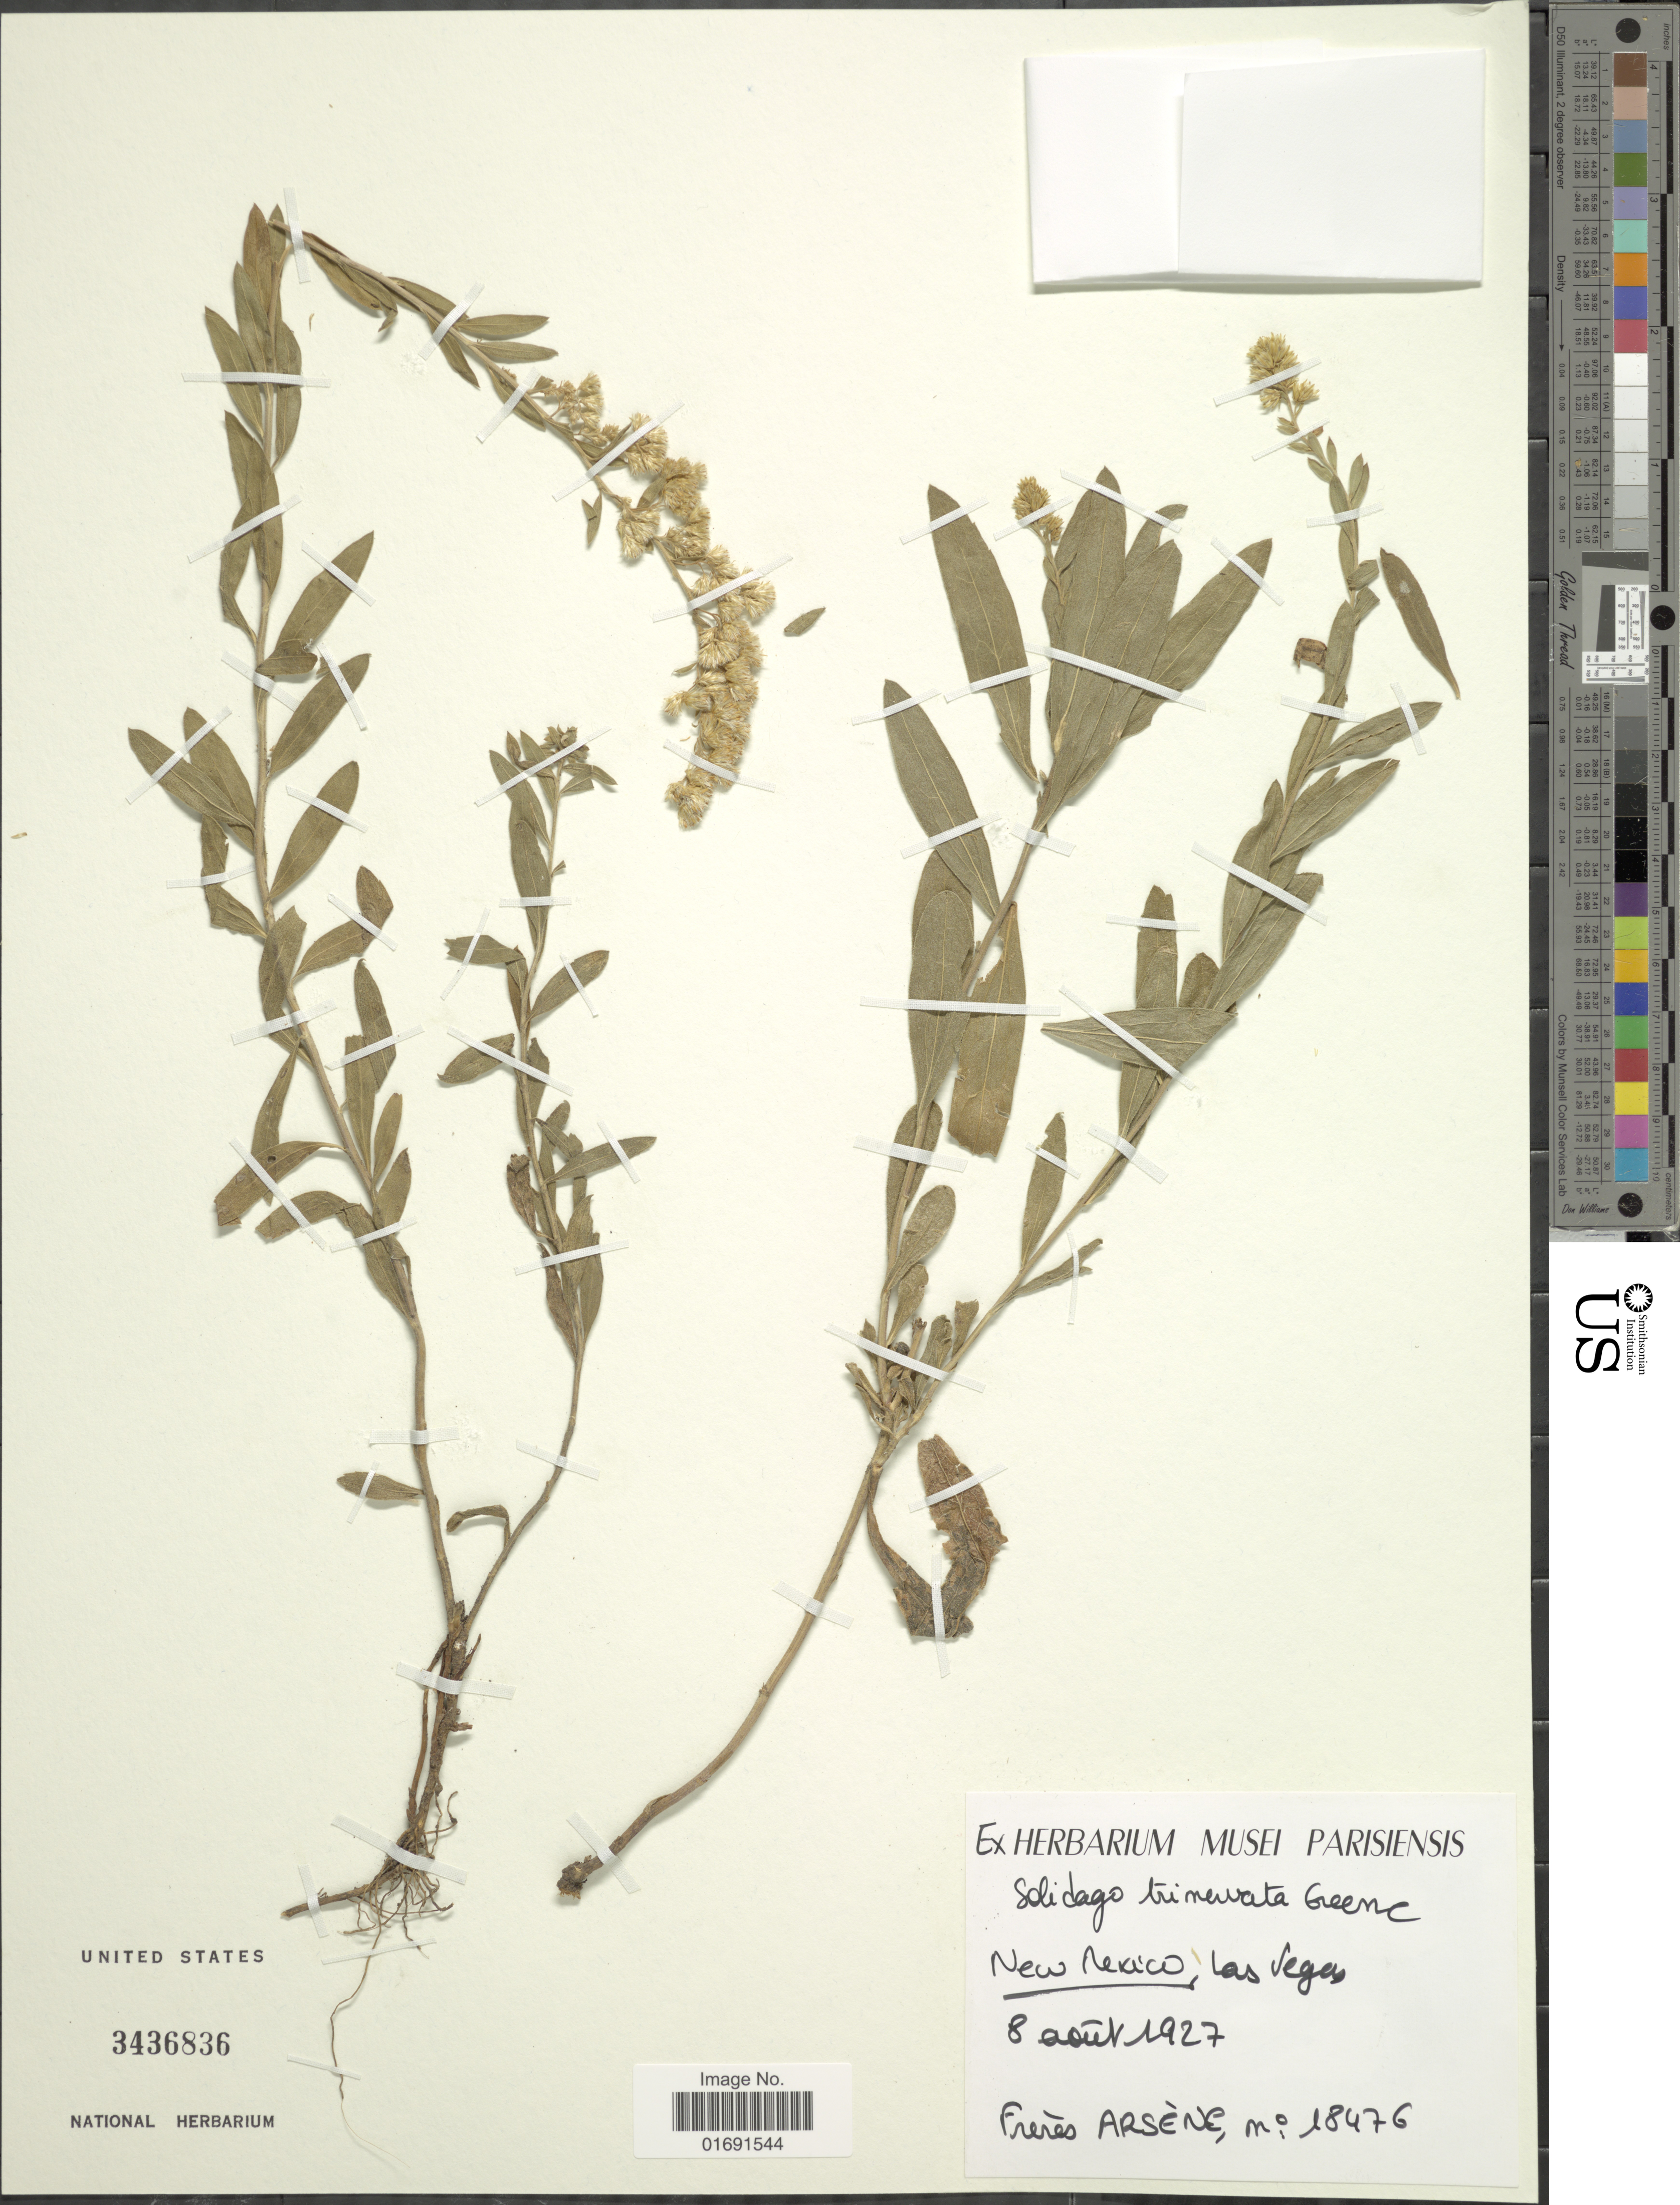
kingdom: Plantae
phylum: Tracheophyta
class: Magnoliopsida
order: Asterales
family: Asteraceae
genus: Solidago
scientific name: Solidago velutina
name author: DC.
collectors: Bro. G. Arsène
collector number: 18476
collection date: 1927-08-08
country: United States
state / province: New Mexico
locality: Las Vegas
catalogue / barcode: US 3436836